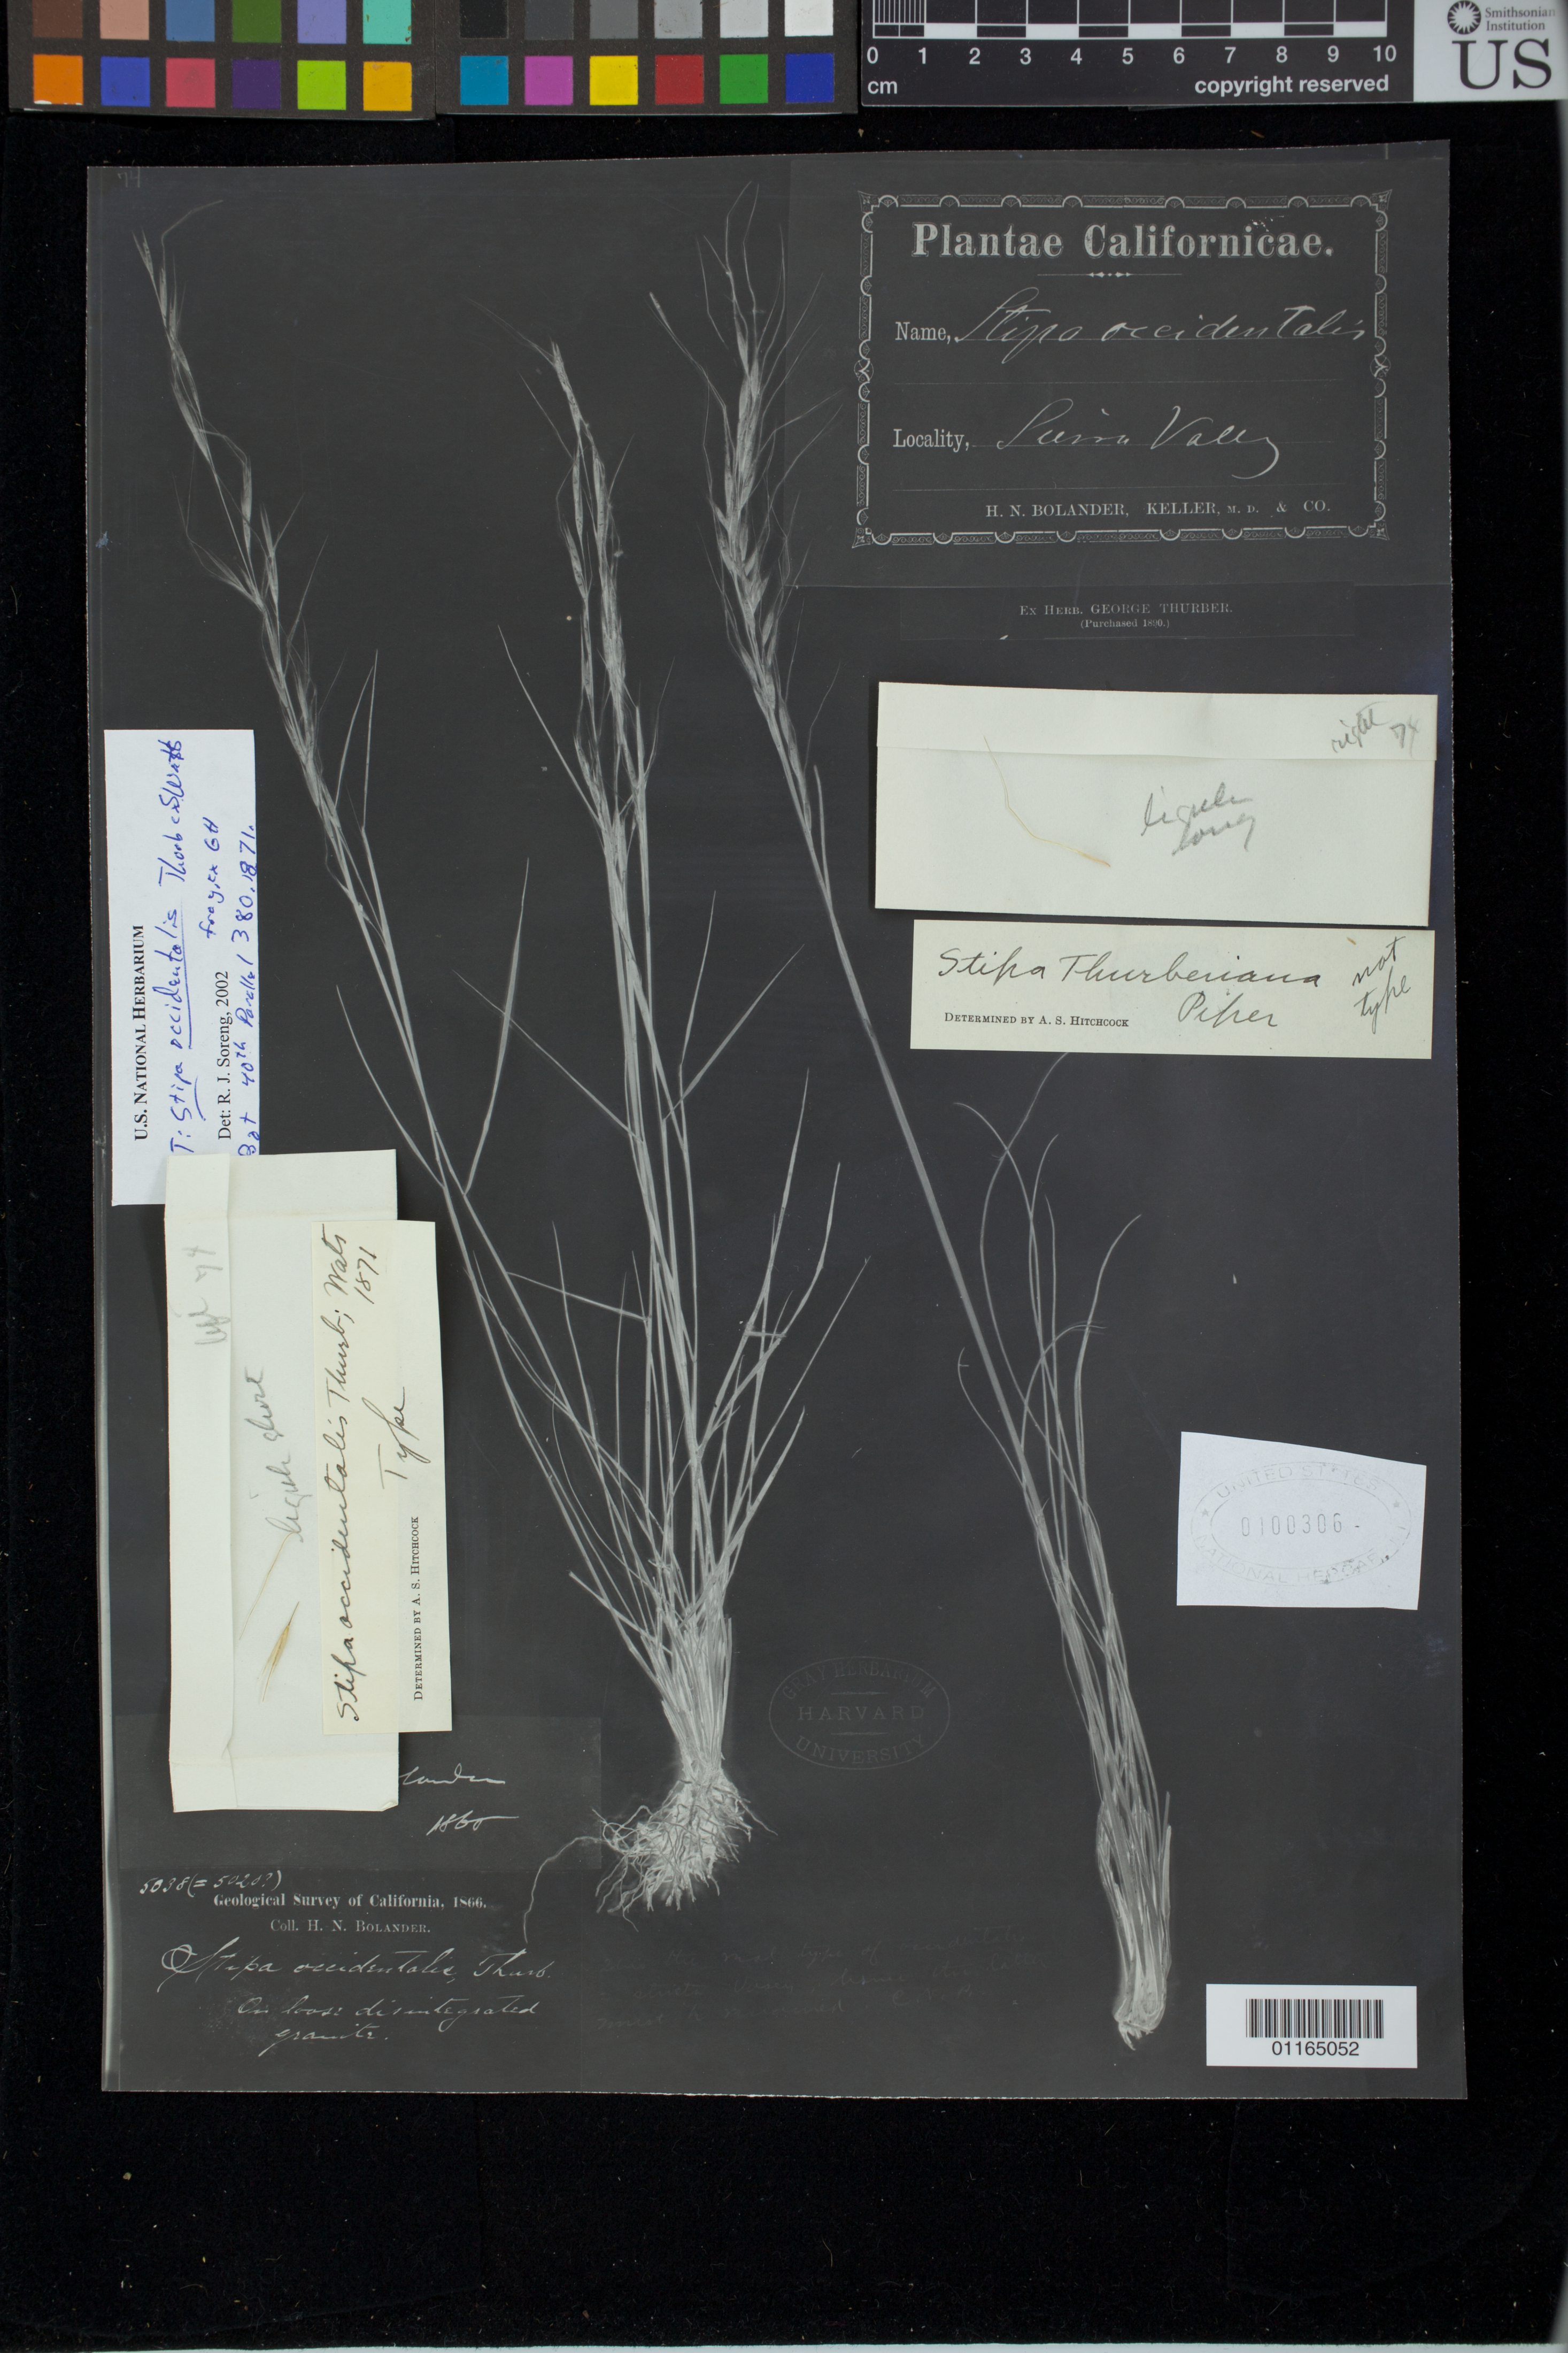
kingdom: Plantae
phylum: Tracheophyta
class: Liliopsida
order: Poales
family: Poaceae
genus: Stipa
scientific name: Stipa occidentalis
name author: Thurb. ex S. Watson in C. King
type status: Isotype; Isosyntype; Isolectotype; Syntype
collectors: H. Bolander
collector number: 5038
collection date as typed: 1866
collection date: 1866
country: United States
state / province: California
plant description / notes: Photocopy and fragmentary material of specimen ex Gray Herbarium (GH/HUH). Also mounted on sheet is fragmentary material of (non-type) specimen (Bolander s.n., Stipa occidentalis)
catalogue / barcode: US 100306